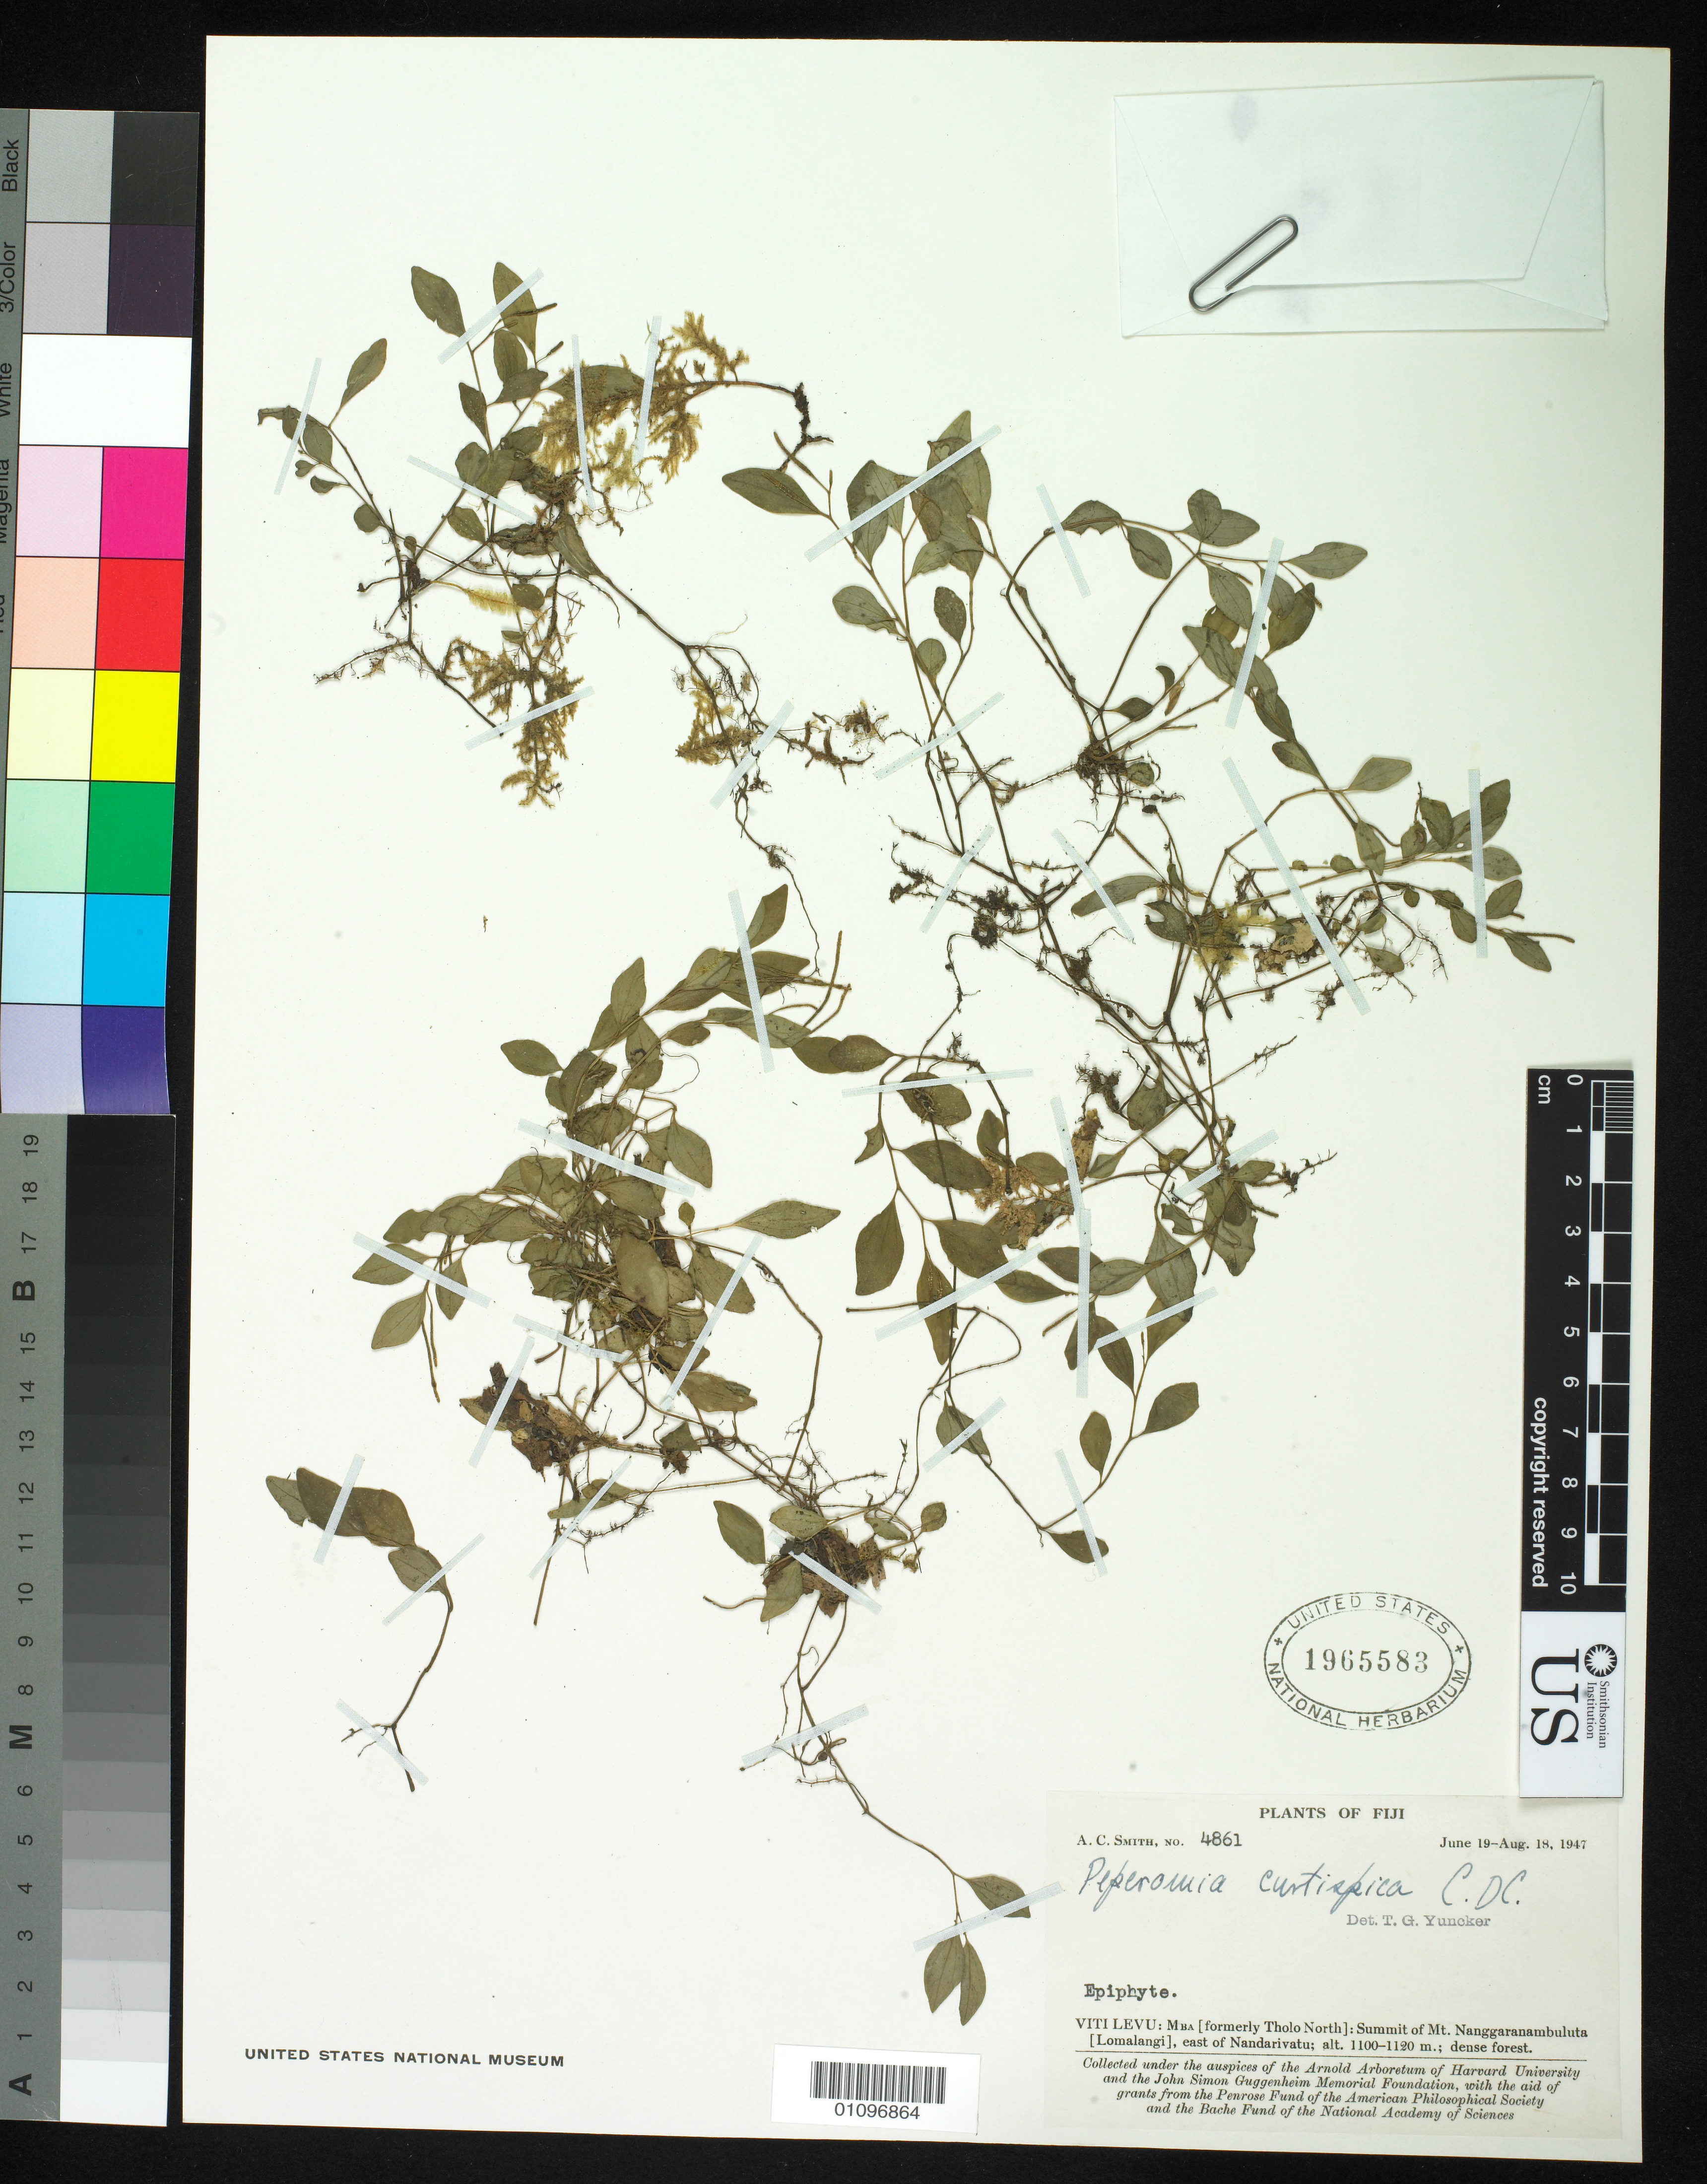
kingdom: Plantae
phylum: Tracheophyta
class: Magnoliopsida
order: Piperales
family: Piperaceae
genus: Peperomia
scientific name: Peperomia curtispica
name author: C. DC.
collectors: A. C. Smith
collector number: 4861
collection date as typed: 19 Jun 1947 to 18 Aug 1947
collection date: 1947-06-19/1947-08-18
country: Fiji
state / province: Western Division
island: Viti Levu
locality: Mba Prov., mt. nanggaranambuluta, e of nandarivatu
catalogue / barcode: US 1965583